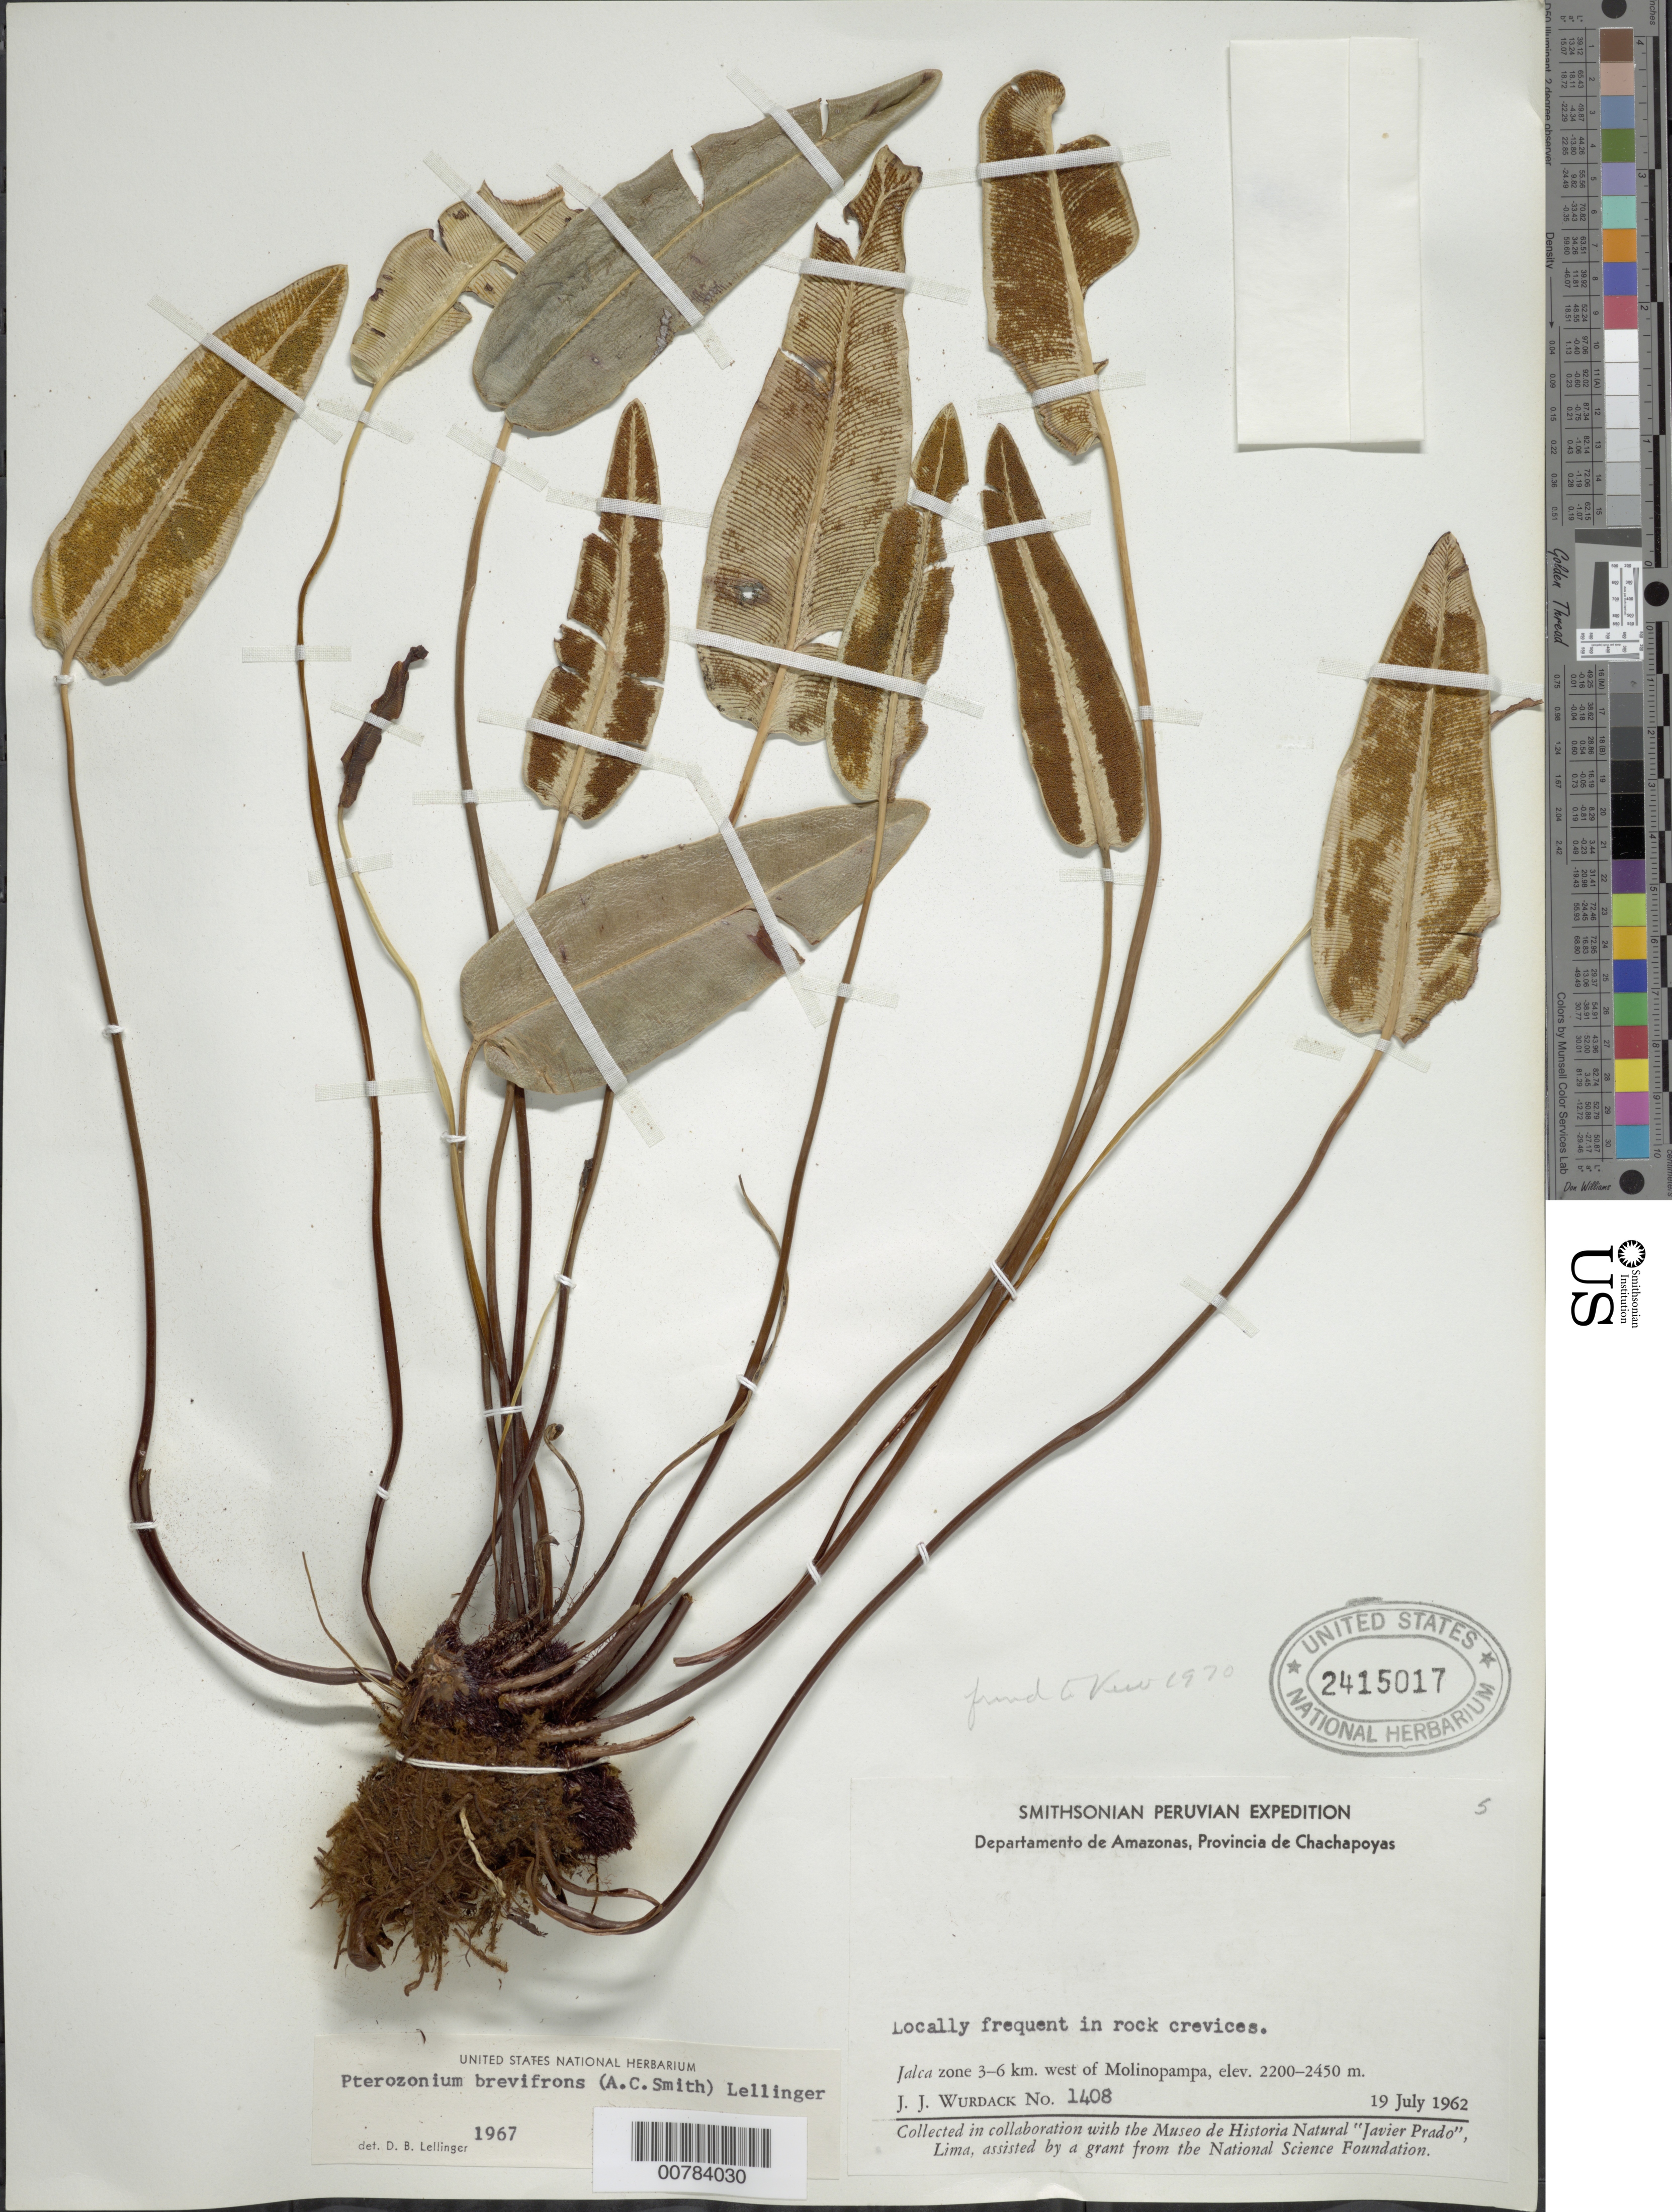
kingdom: Plantae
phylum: Tracheophyta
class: Polypodiopsida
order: Polypodiales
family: Pteridaceae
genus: Pterozonium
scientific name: Pterozonium brevifrons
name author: (A.C. Sm.) Lellinger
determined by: Lellinger, David B., (BOT), Smithsonian Institution - National Museum of Natural History (UNITED STATES)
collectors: J. J. Wurdack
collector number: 1408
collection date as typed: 19-Jul-62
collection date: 1962-07-19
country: Peru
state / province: Amazonas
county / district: Chachapoyas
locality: Jalca zone 3-6 km. W of Molinopampa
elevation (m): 2200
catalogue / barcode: US 2415017